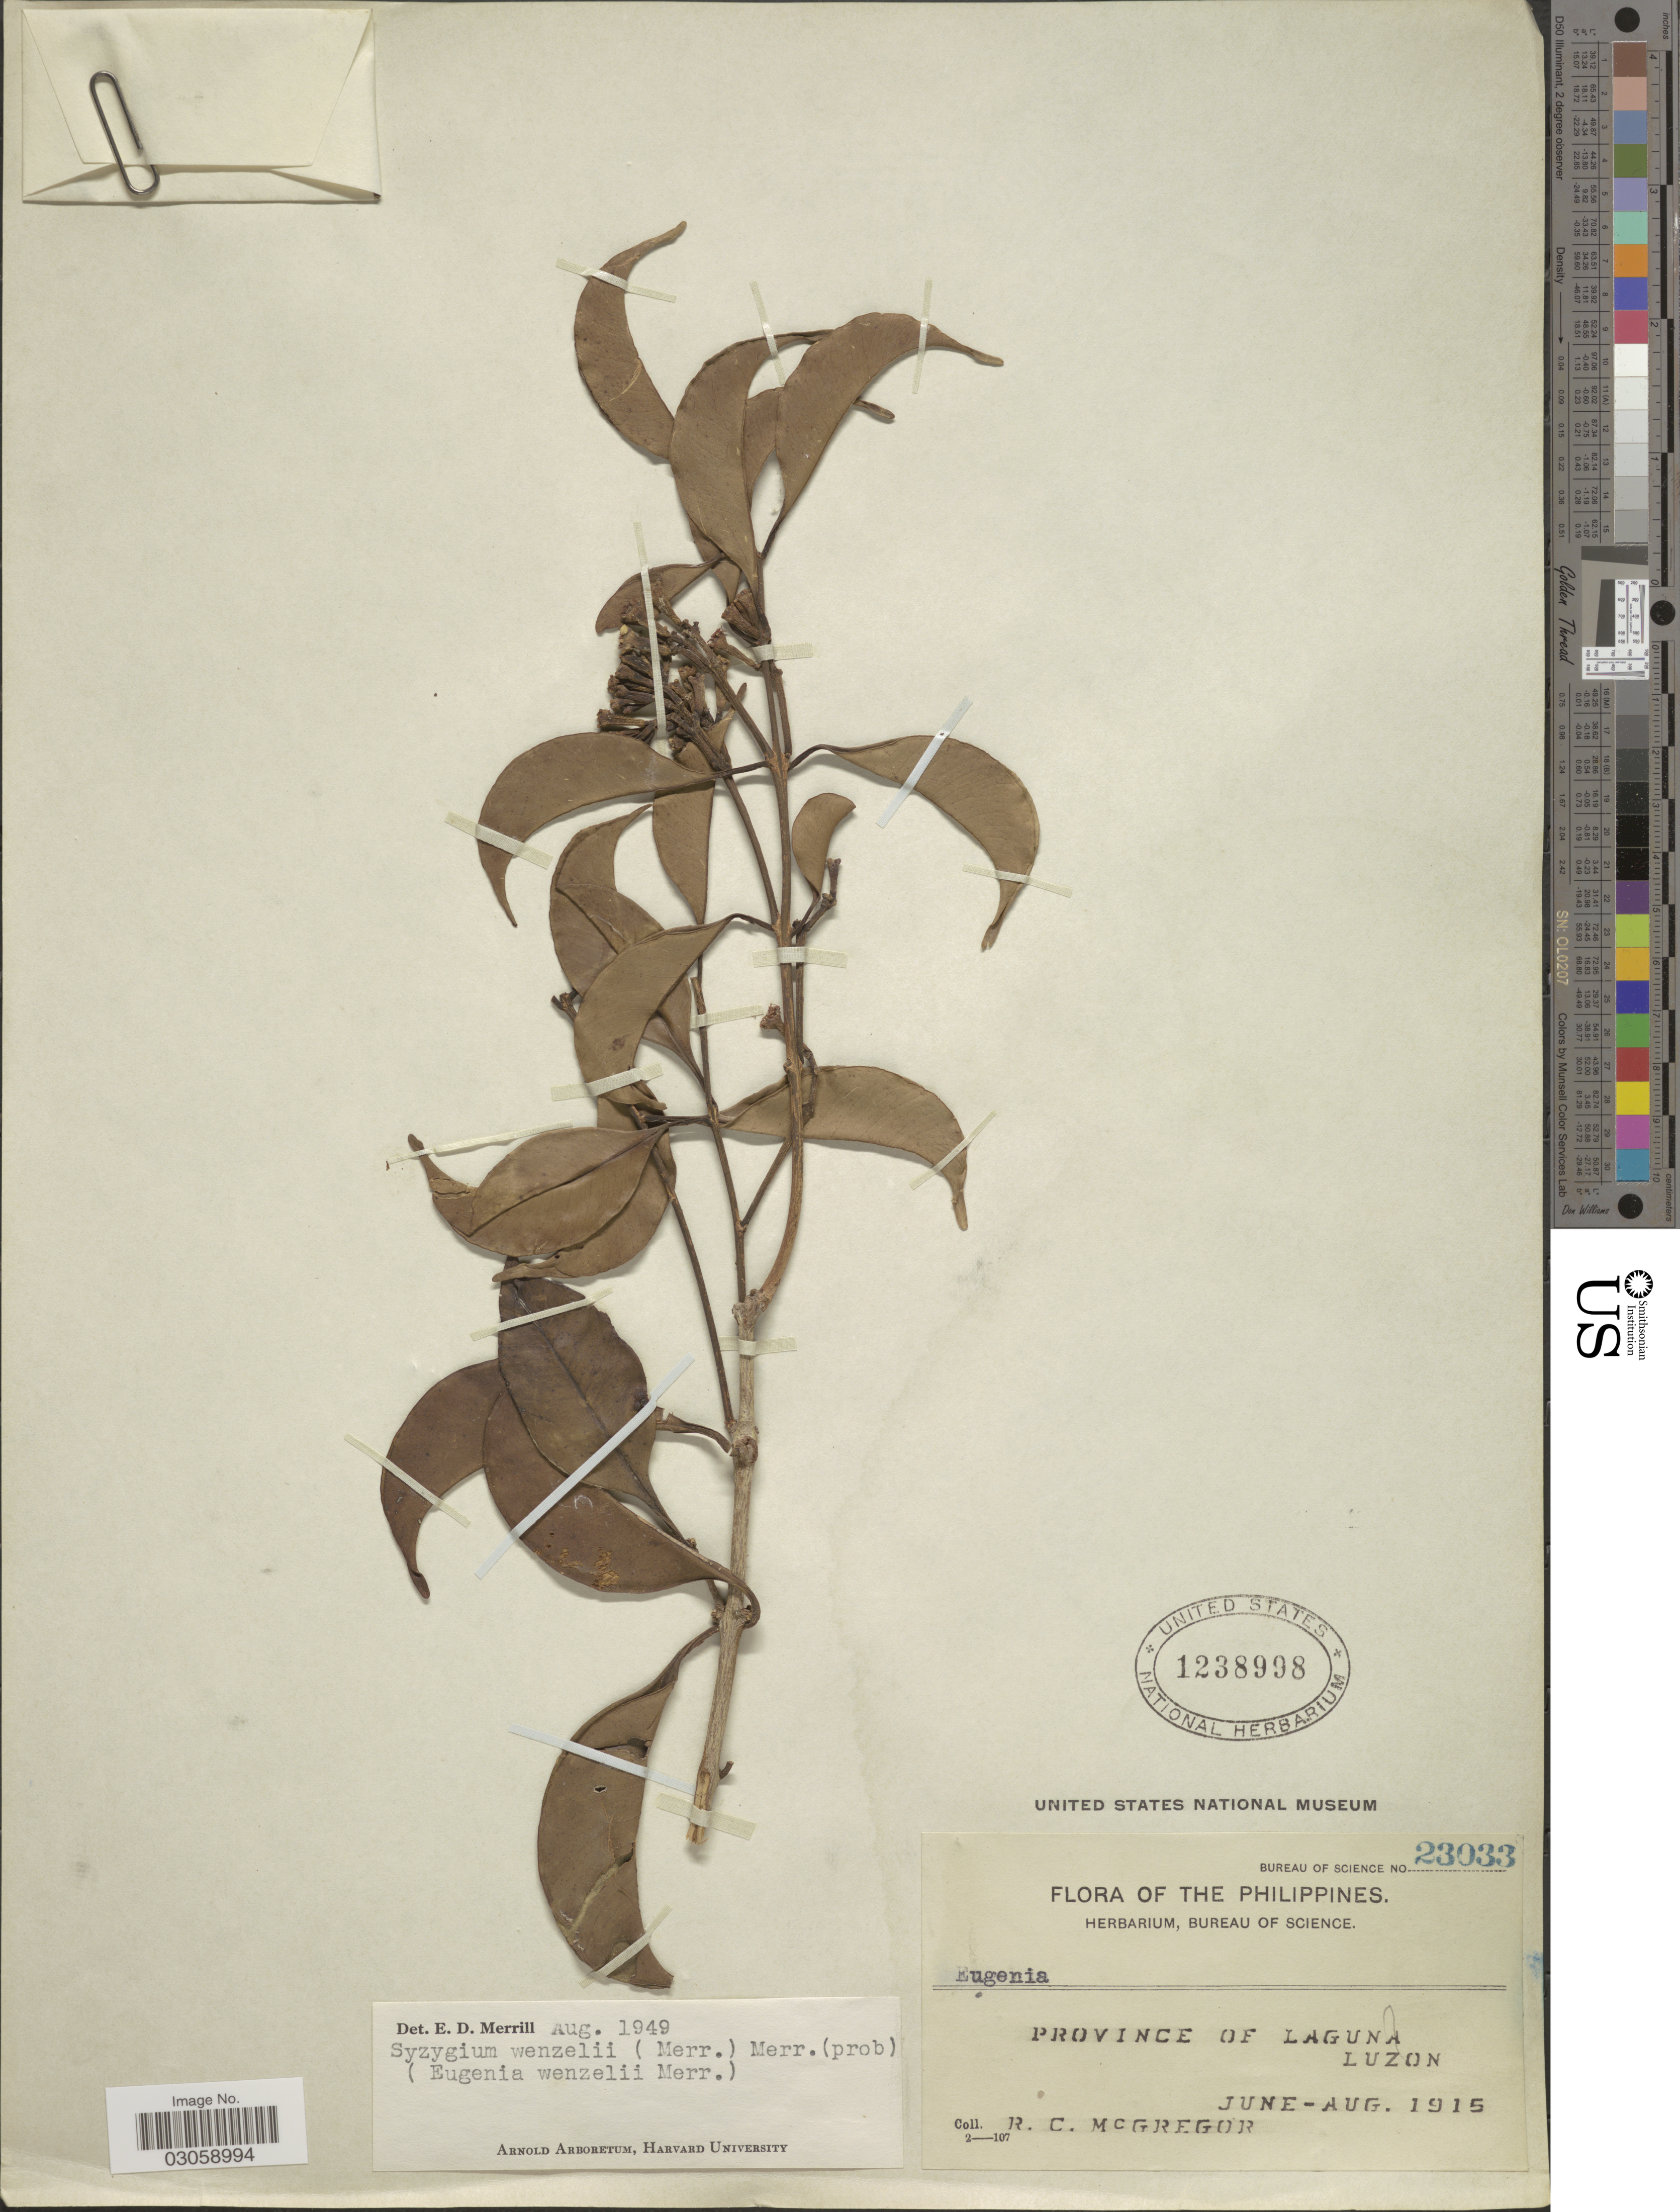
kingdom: Plantae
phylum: Tracheophyta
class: Magnoliopsida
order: Myrtales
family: Myrtaceae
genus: Syzygium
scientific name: Syzygium wenzelii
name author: (Merr.) Merr.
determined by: Merrill, Elmer D.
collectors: R. C. McGregor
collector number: Bureau of science 23033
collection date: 1915-06/1915-08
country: Philippines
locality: Province of Laguna, Luzon.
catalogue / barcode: US 1238998